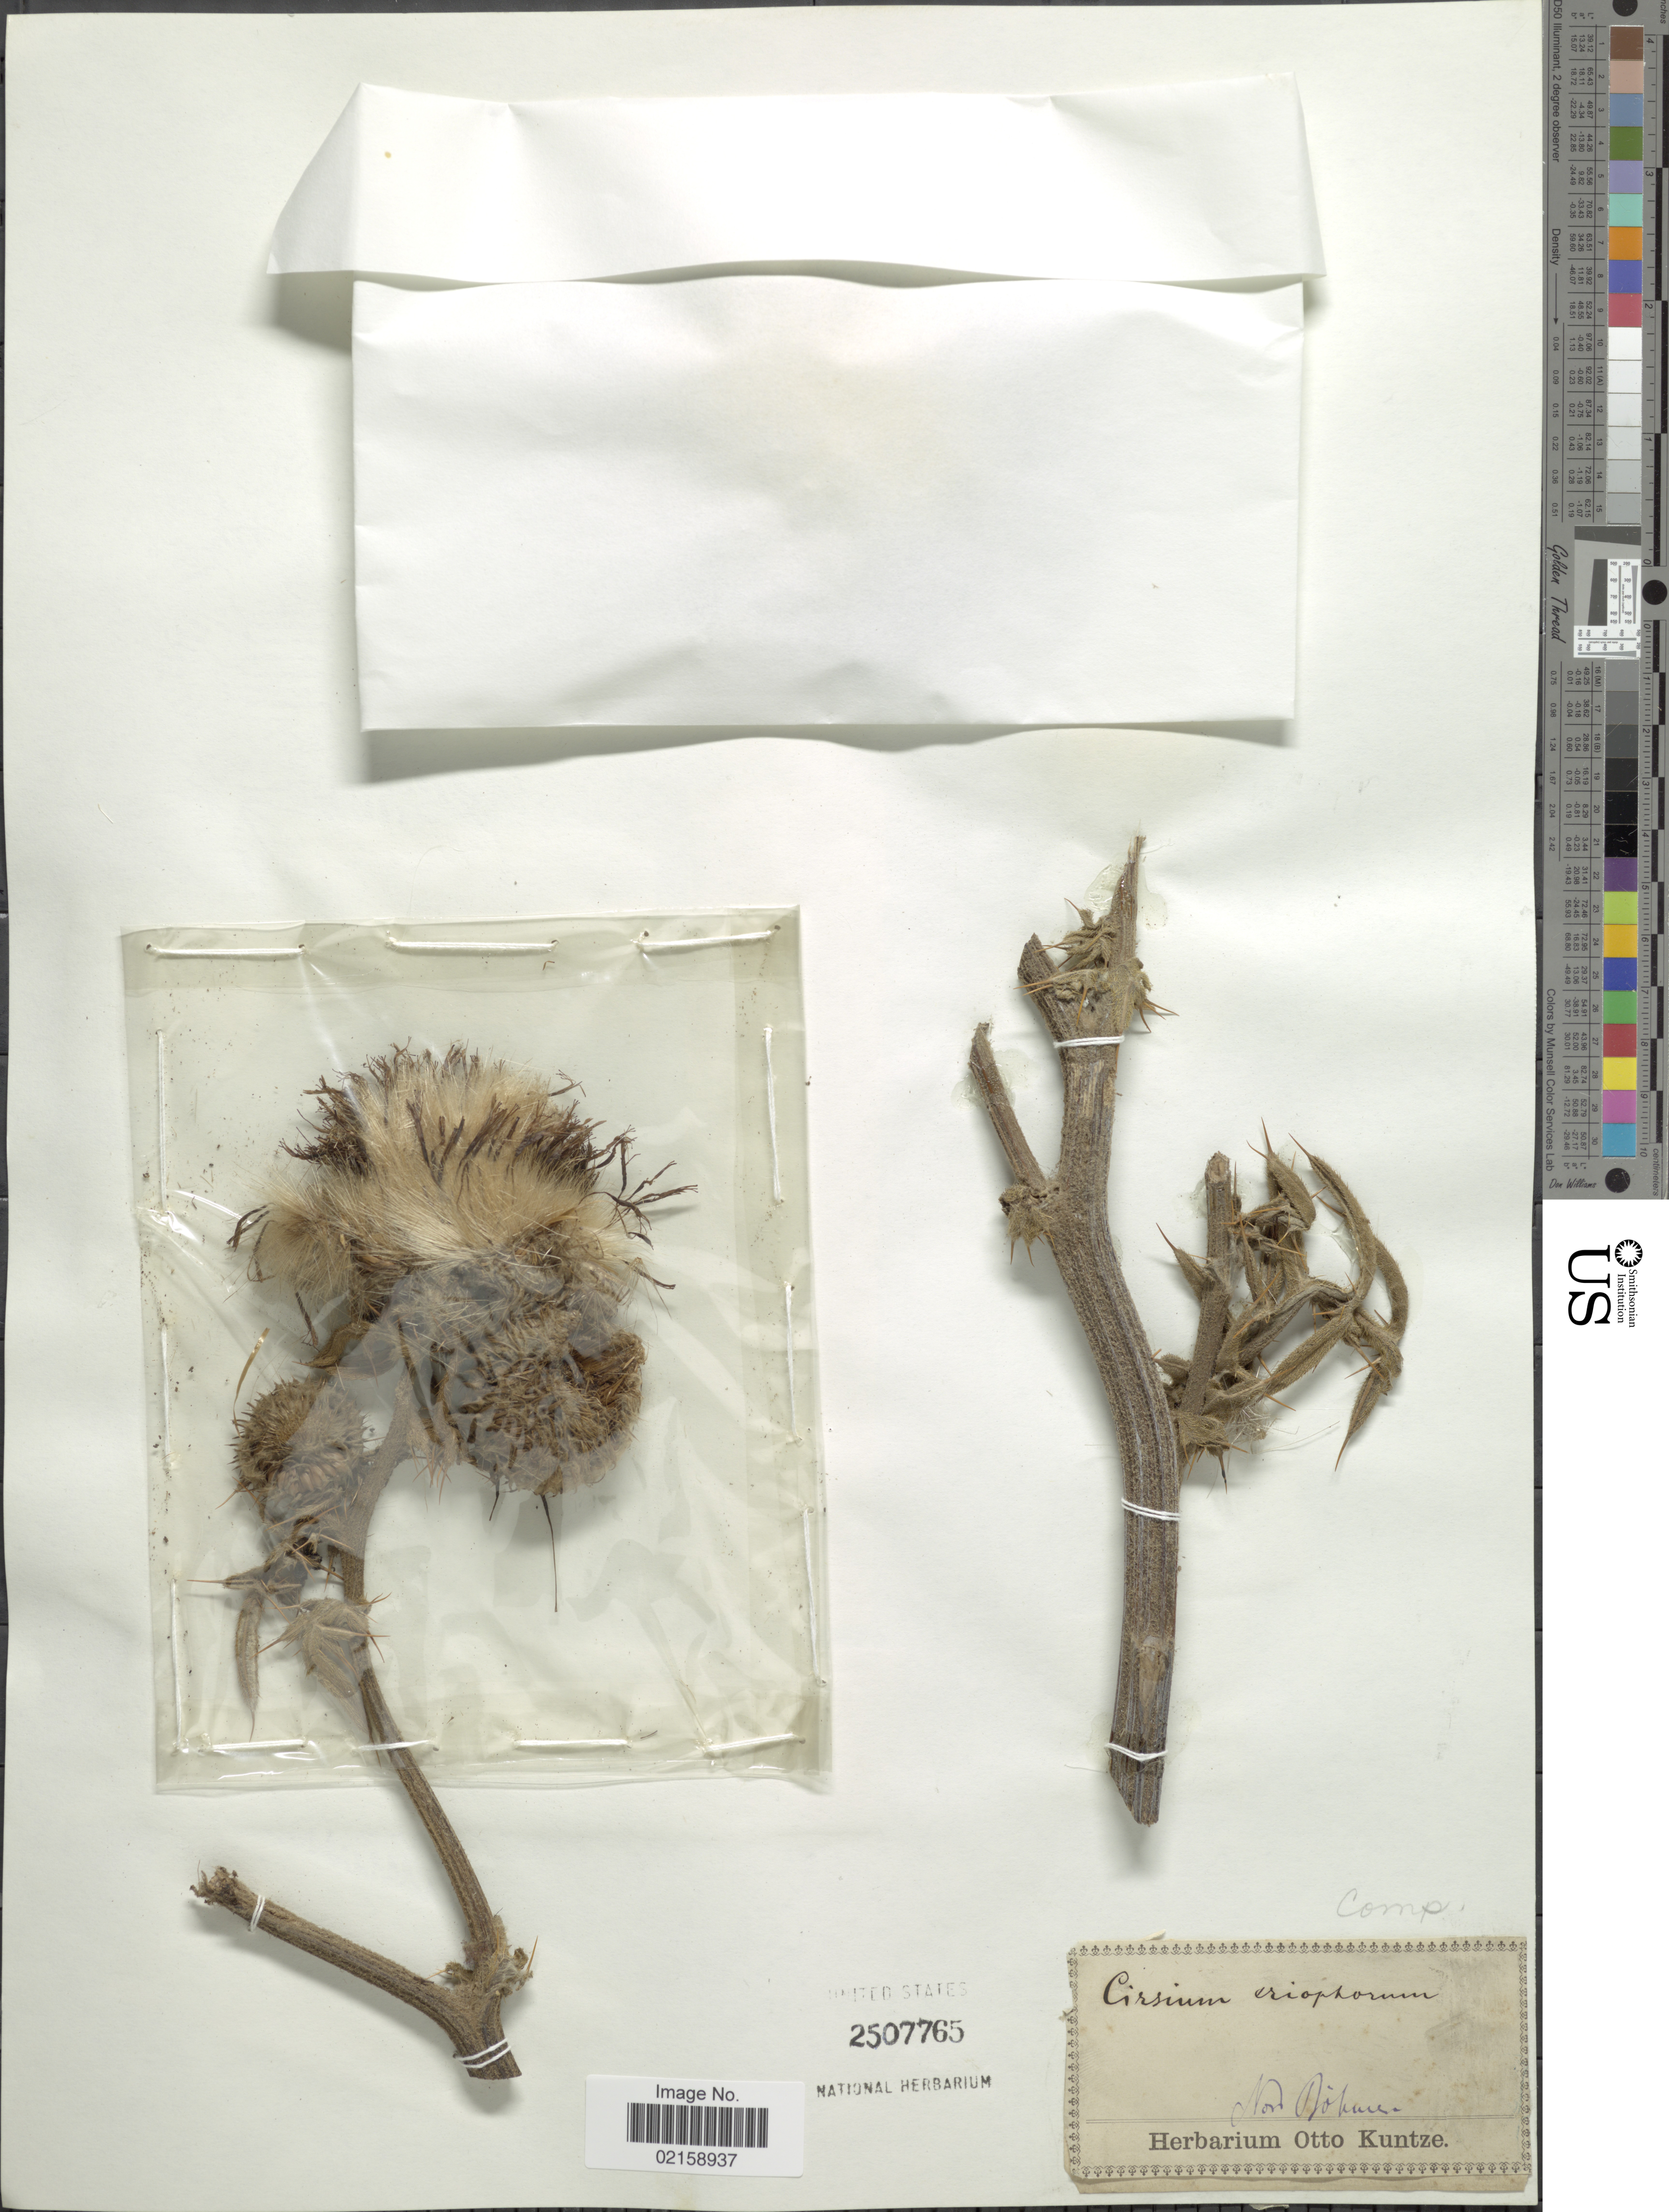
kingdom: Plantae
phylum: Tracheophyta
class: Magnoliopsida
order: Asterales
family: Asteraceae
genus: Cirsium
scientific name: Cirsium eriophorum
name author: (L.) Scop.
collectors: ex herb. Otto Kuntze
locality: Nord Bohem. [interpreted]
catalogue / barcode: US 2507765